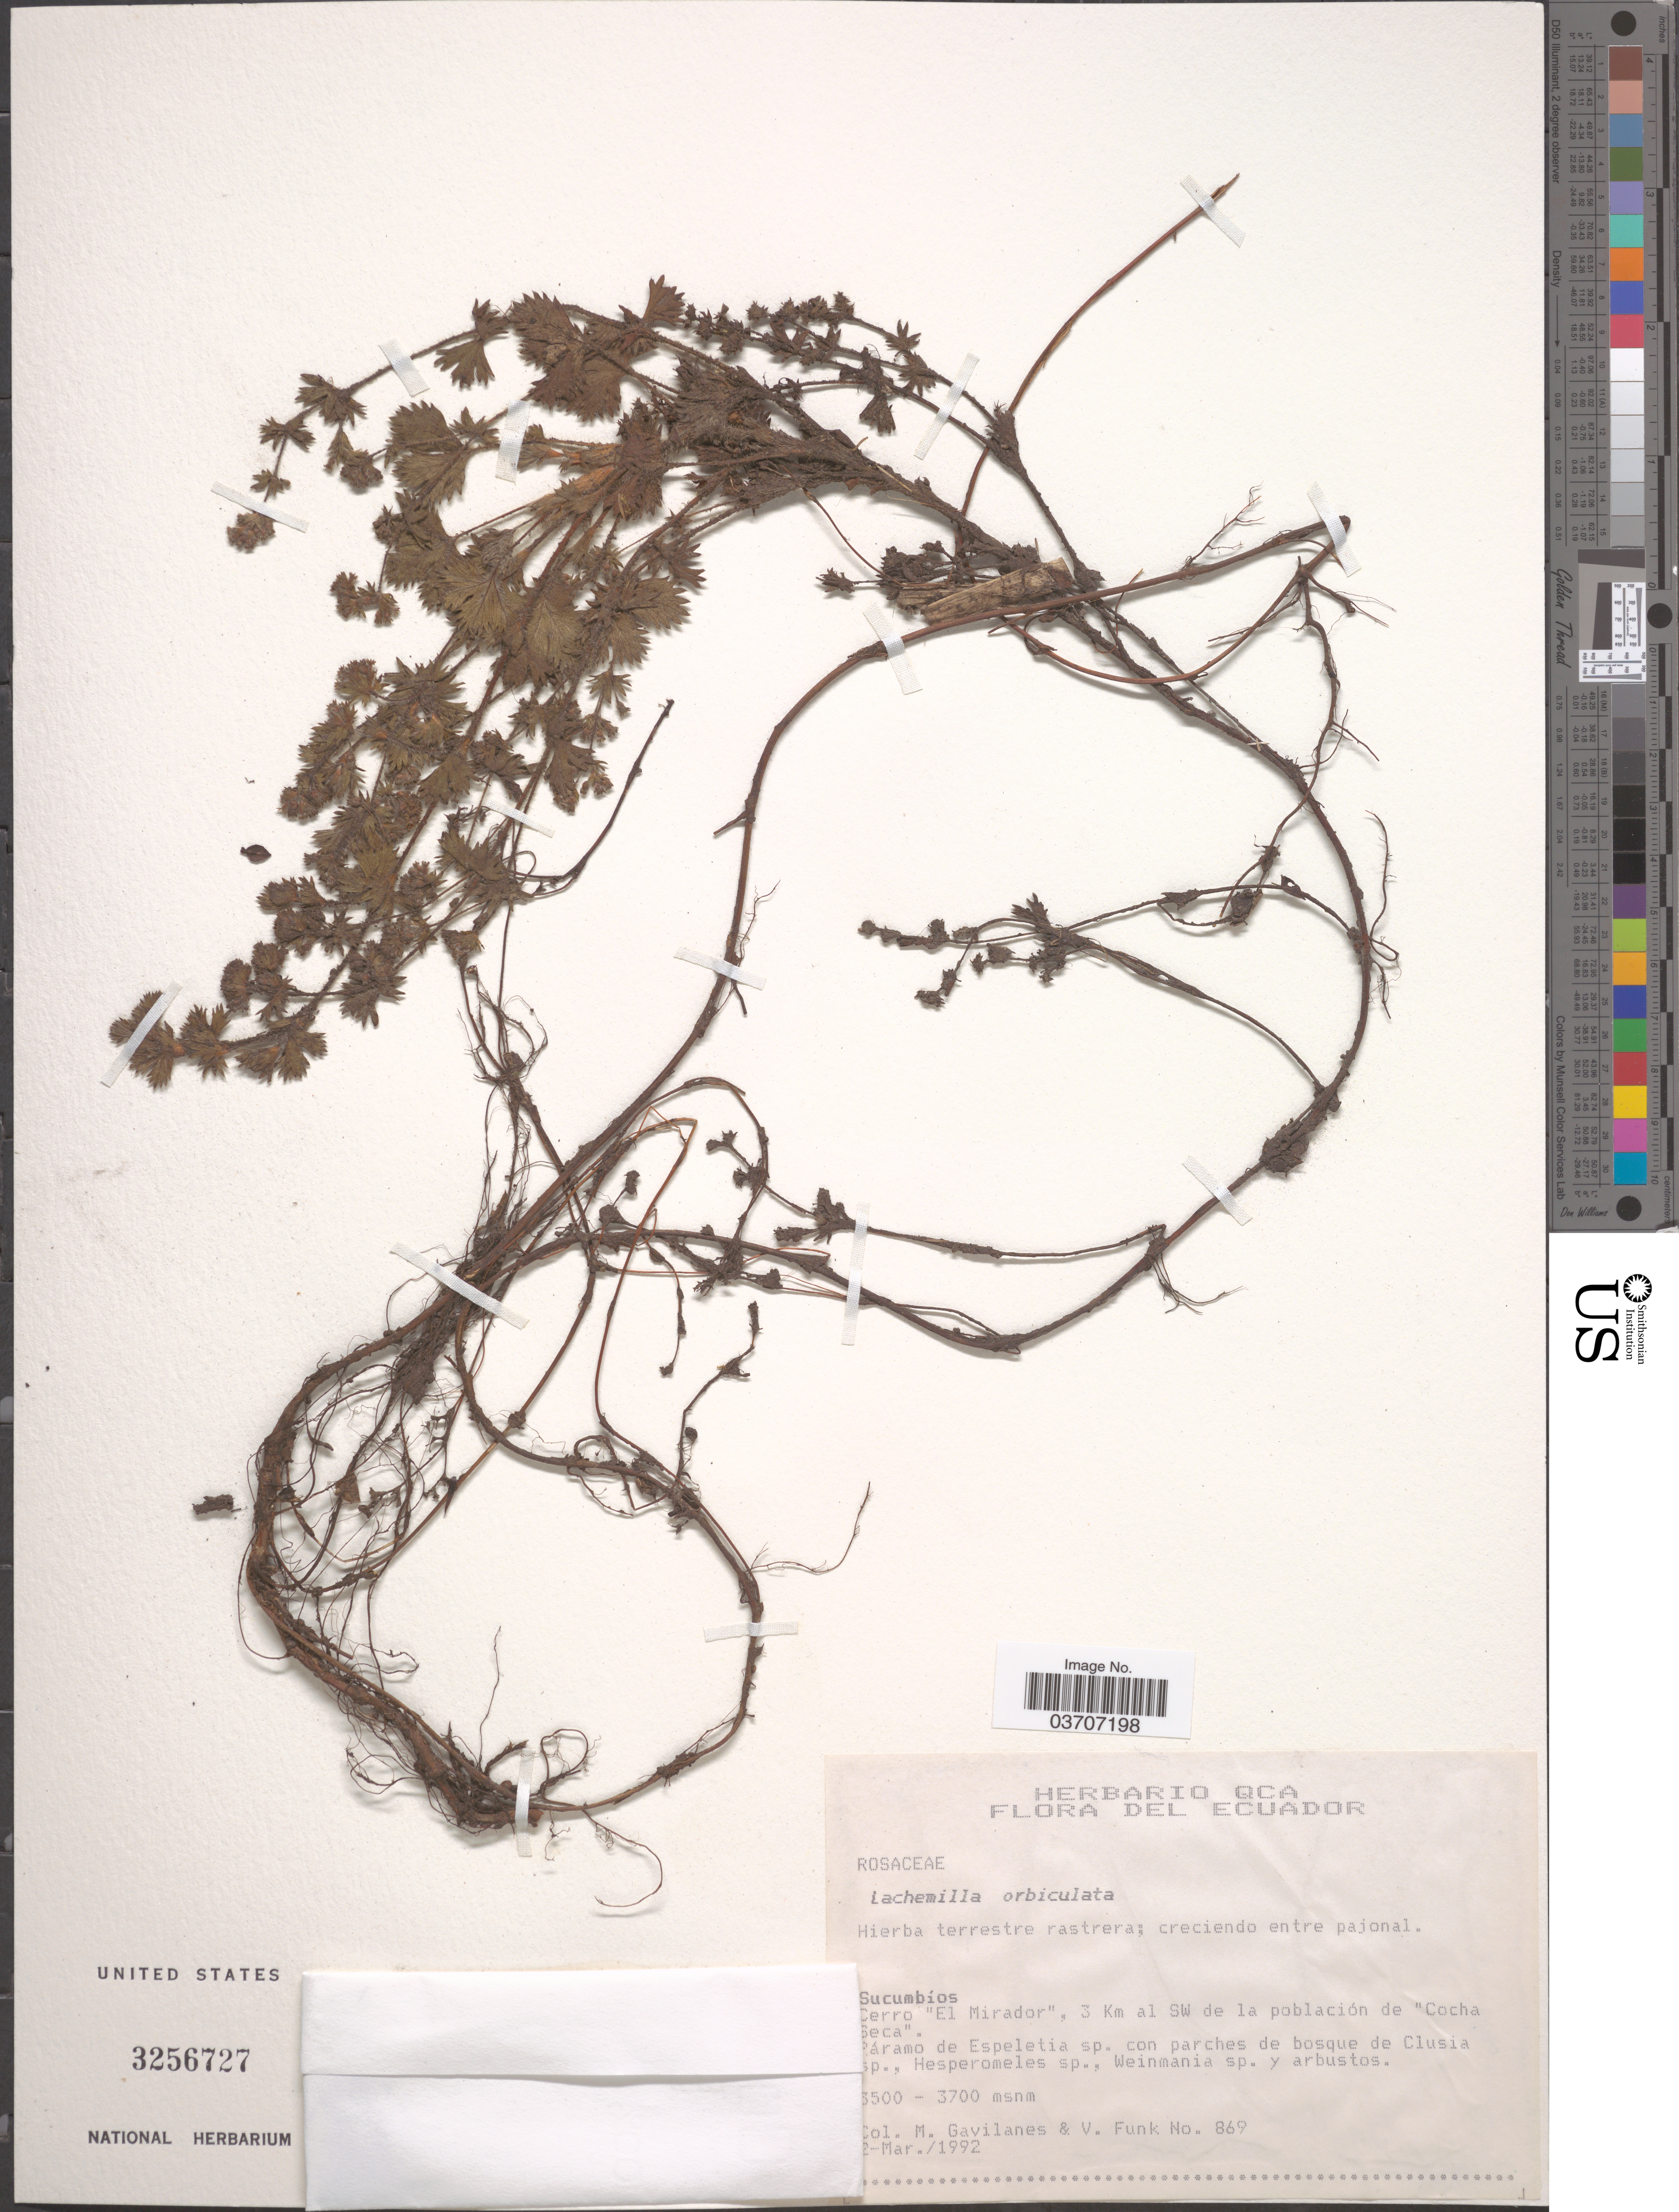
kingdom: Plantae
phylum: Tracheophyta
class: Magnoliopsida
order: Rosales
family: Rosaceae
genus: Lachemilla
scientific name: Lachemilla orbiculata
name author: (Ruiz & Pav.) Rydb.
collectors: M. Gavilanes & V. Funk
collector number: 869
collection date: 1992-03-02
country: Ecuador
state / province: Sucumbíos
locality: Cerro "El Mirador", 3 Km al SW de la población de " Cocha Seca". Páramo de Espeletia.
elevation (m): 3500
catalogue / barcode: US 3256727